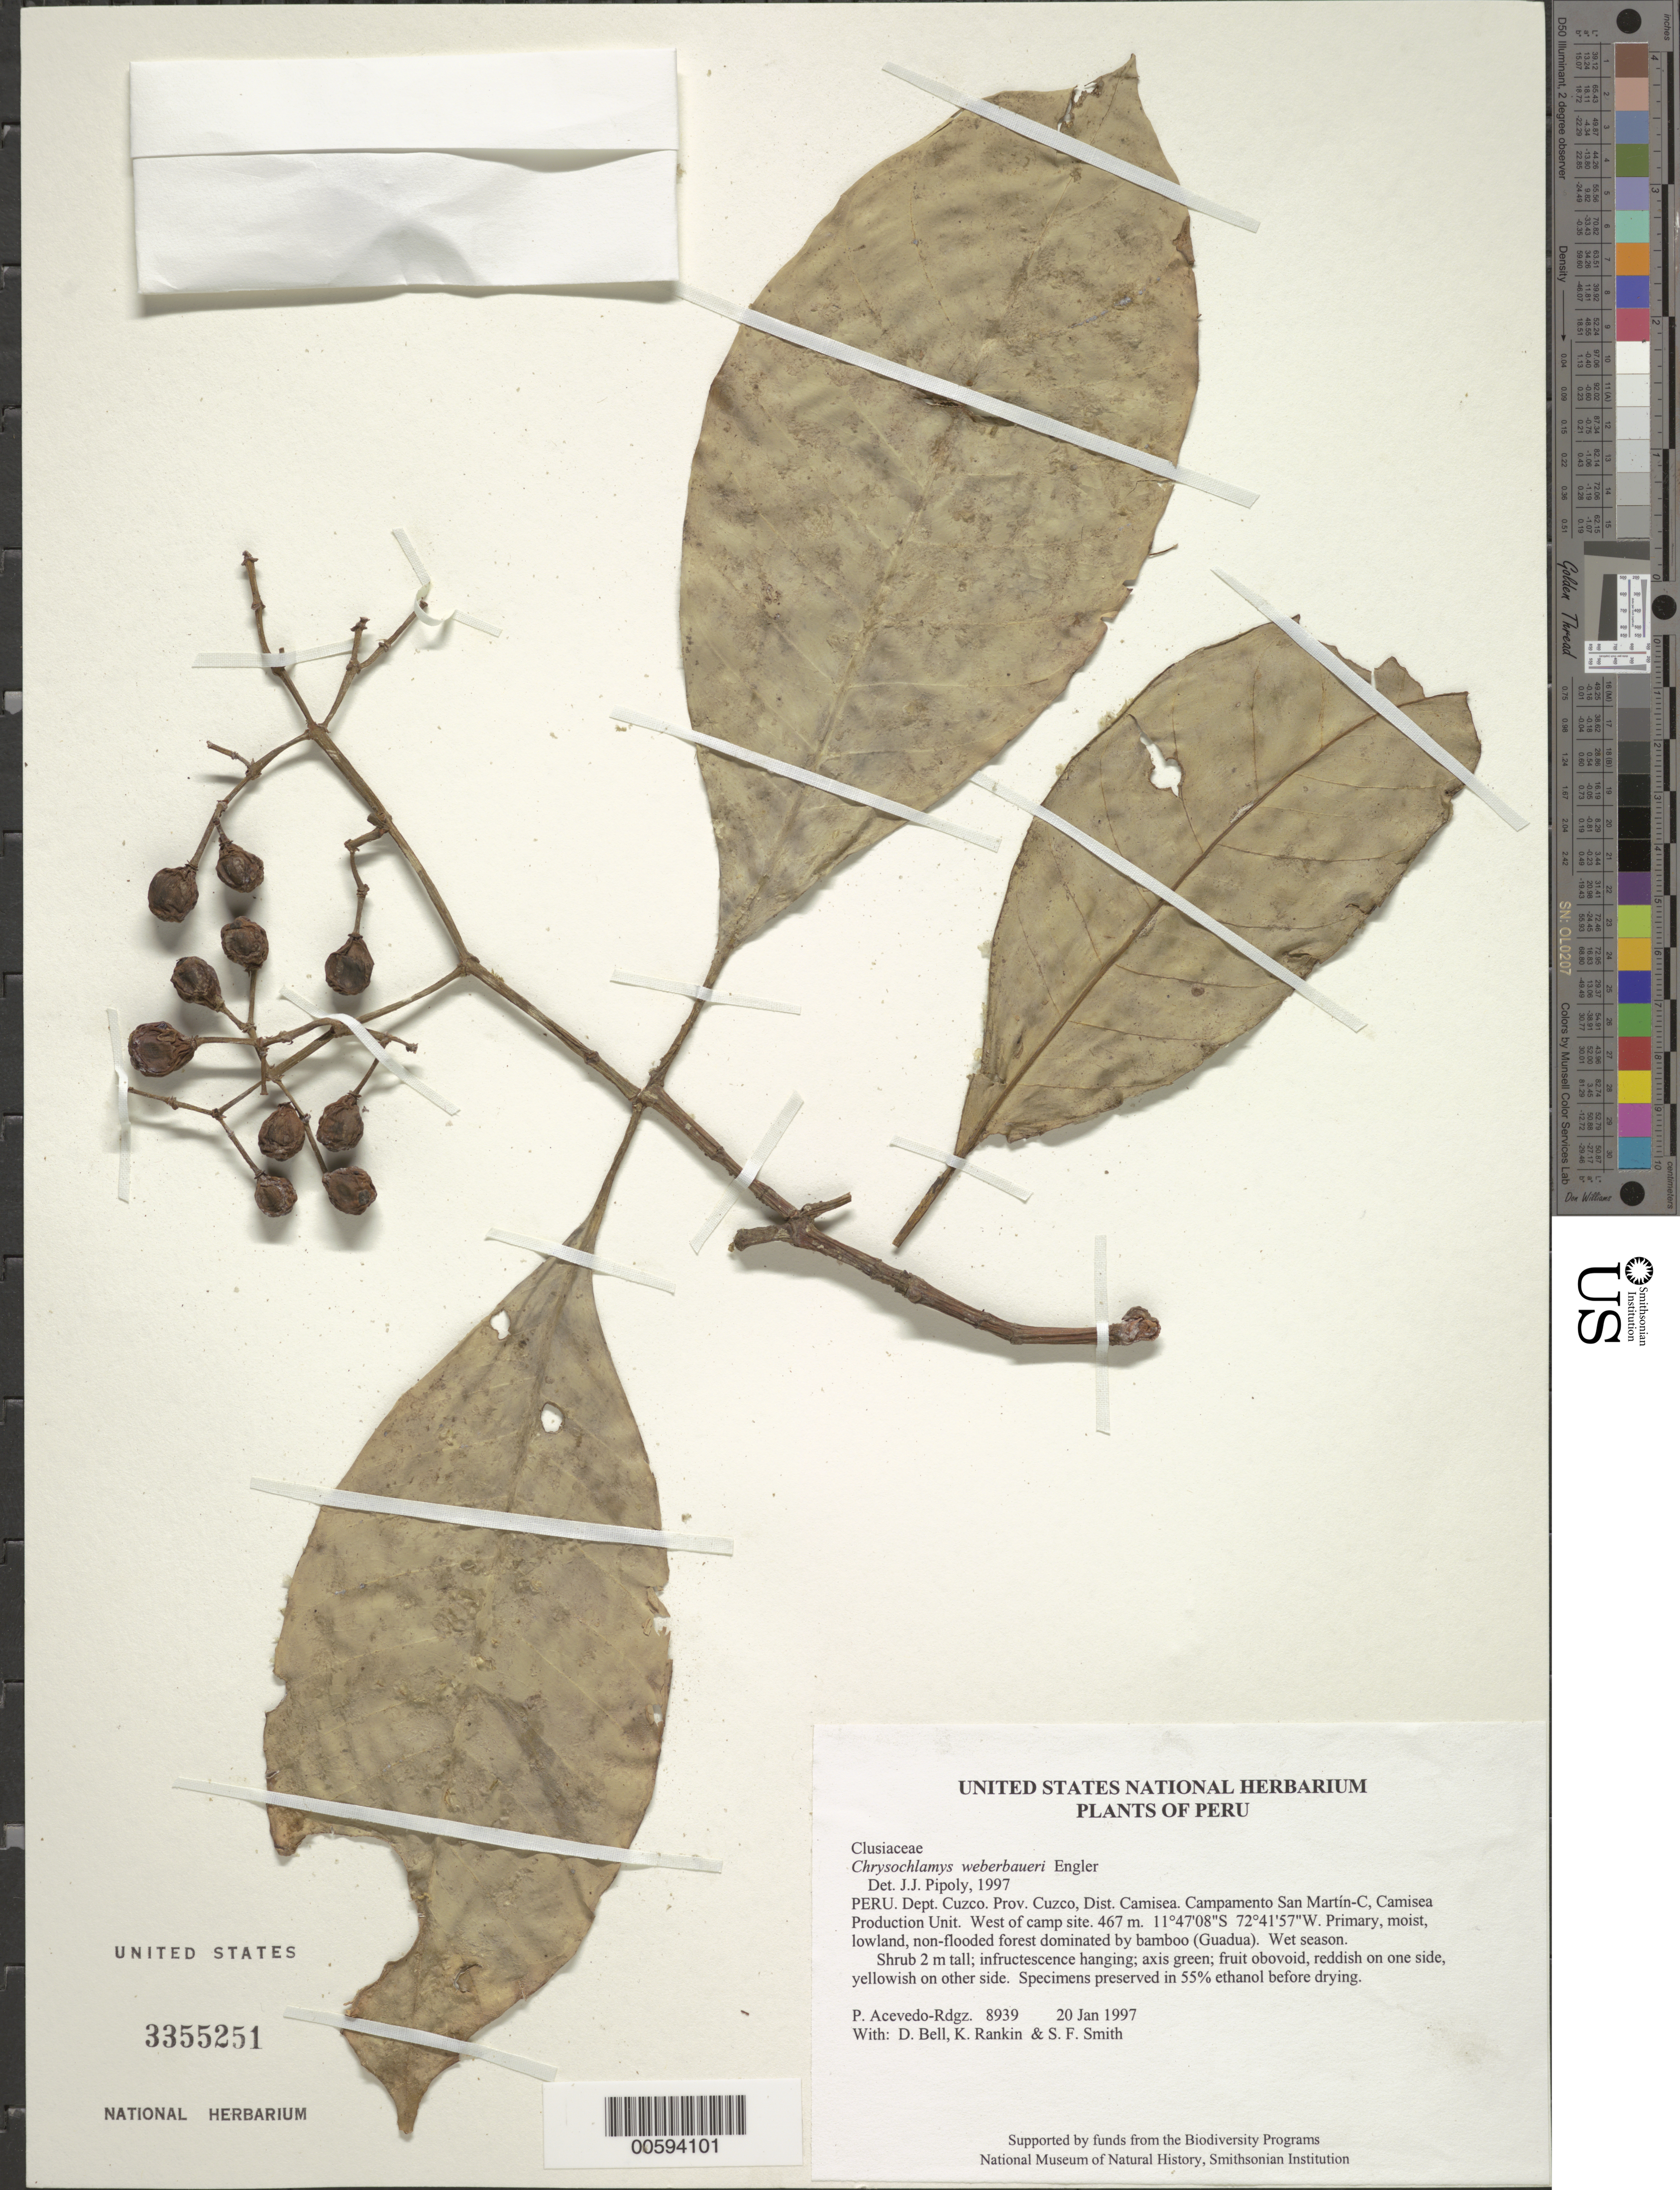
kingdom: Plantae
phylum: Tracheophyta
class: Magnoliopsida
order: Malpighiales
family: Clusiaceae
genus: Chrysochlamys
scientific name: Chrysochlamys weberbaueri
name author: Engl.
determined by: Pipoly, J. J., III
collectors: P. Acevedo-Rodr., D. A. Bell, K. B. Rankin & S.F. Smith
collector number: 8939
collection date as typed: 20 Jan 1997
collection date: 1997-01-20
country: Peru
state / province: Cusco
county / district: Cusco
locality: Districto Camisea, Campamento San Martín-C, Camisea Production Unit. West of camp site.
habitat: Primary, moist, lowland, non-flooded forest dominated by bamboo (Guadua). Wet season.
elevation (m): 467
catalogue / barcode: US 3355251